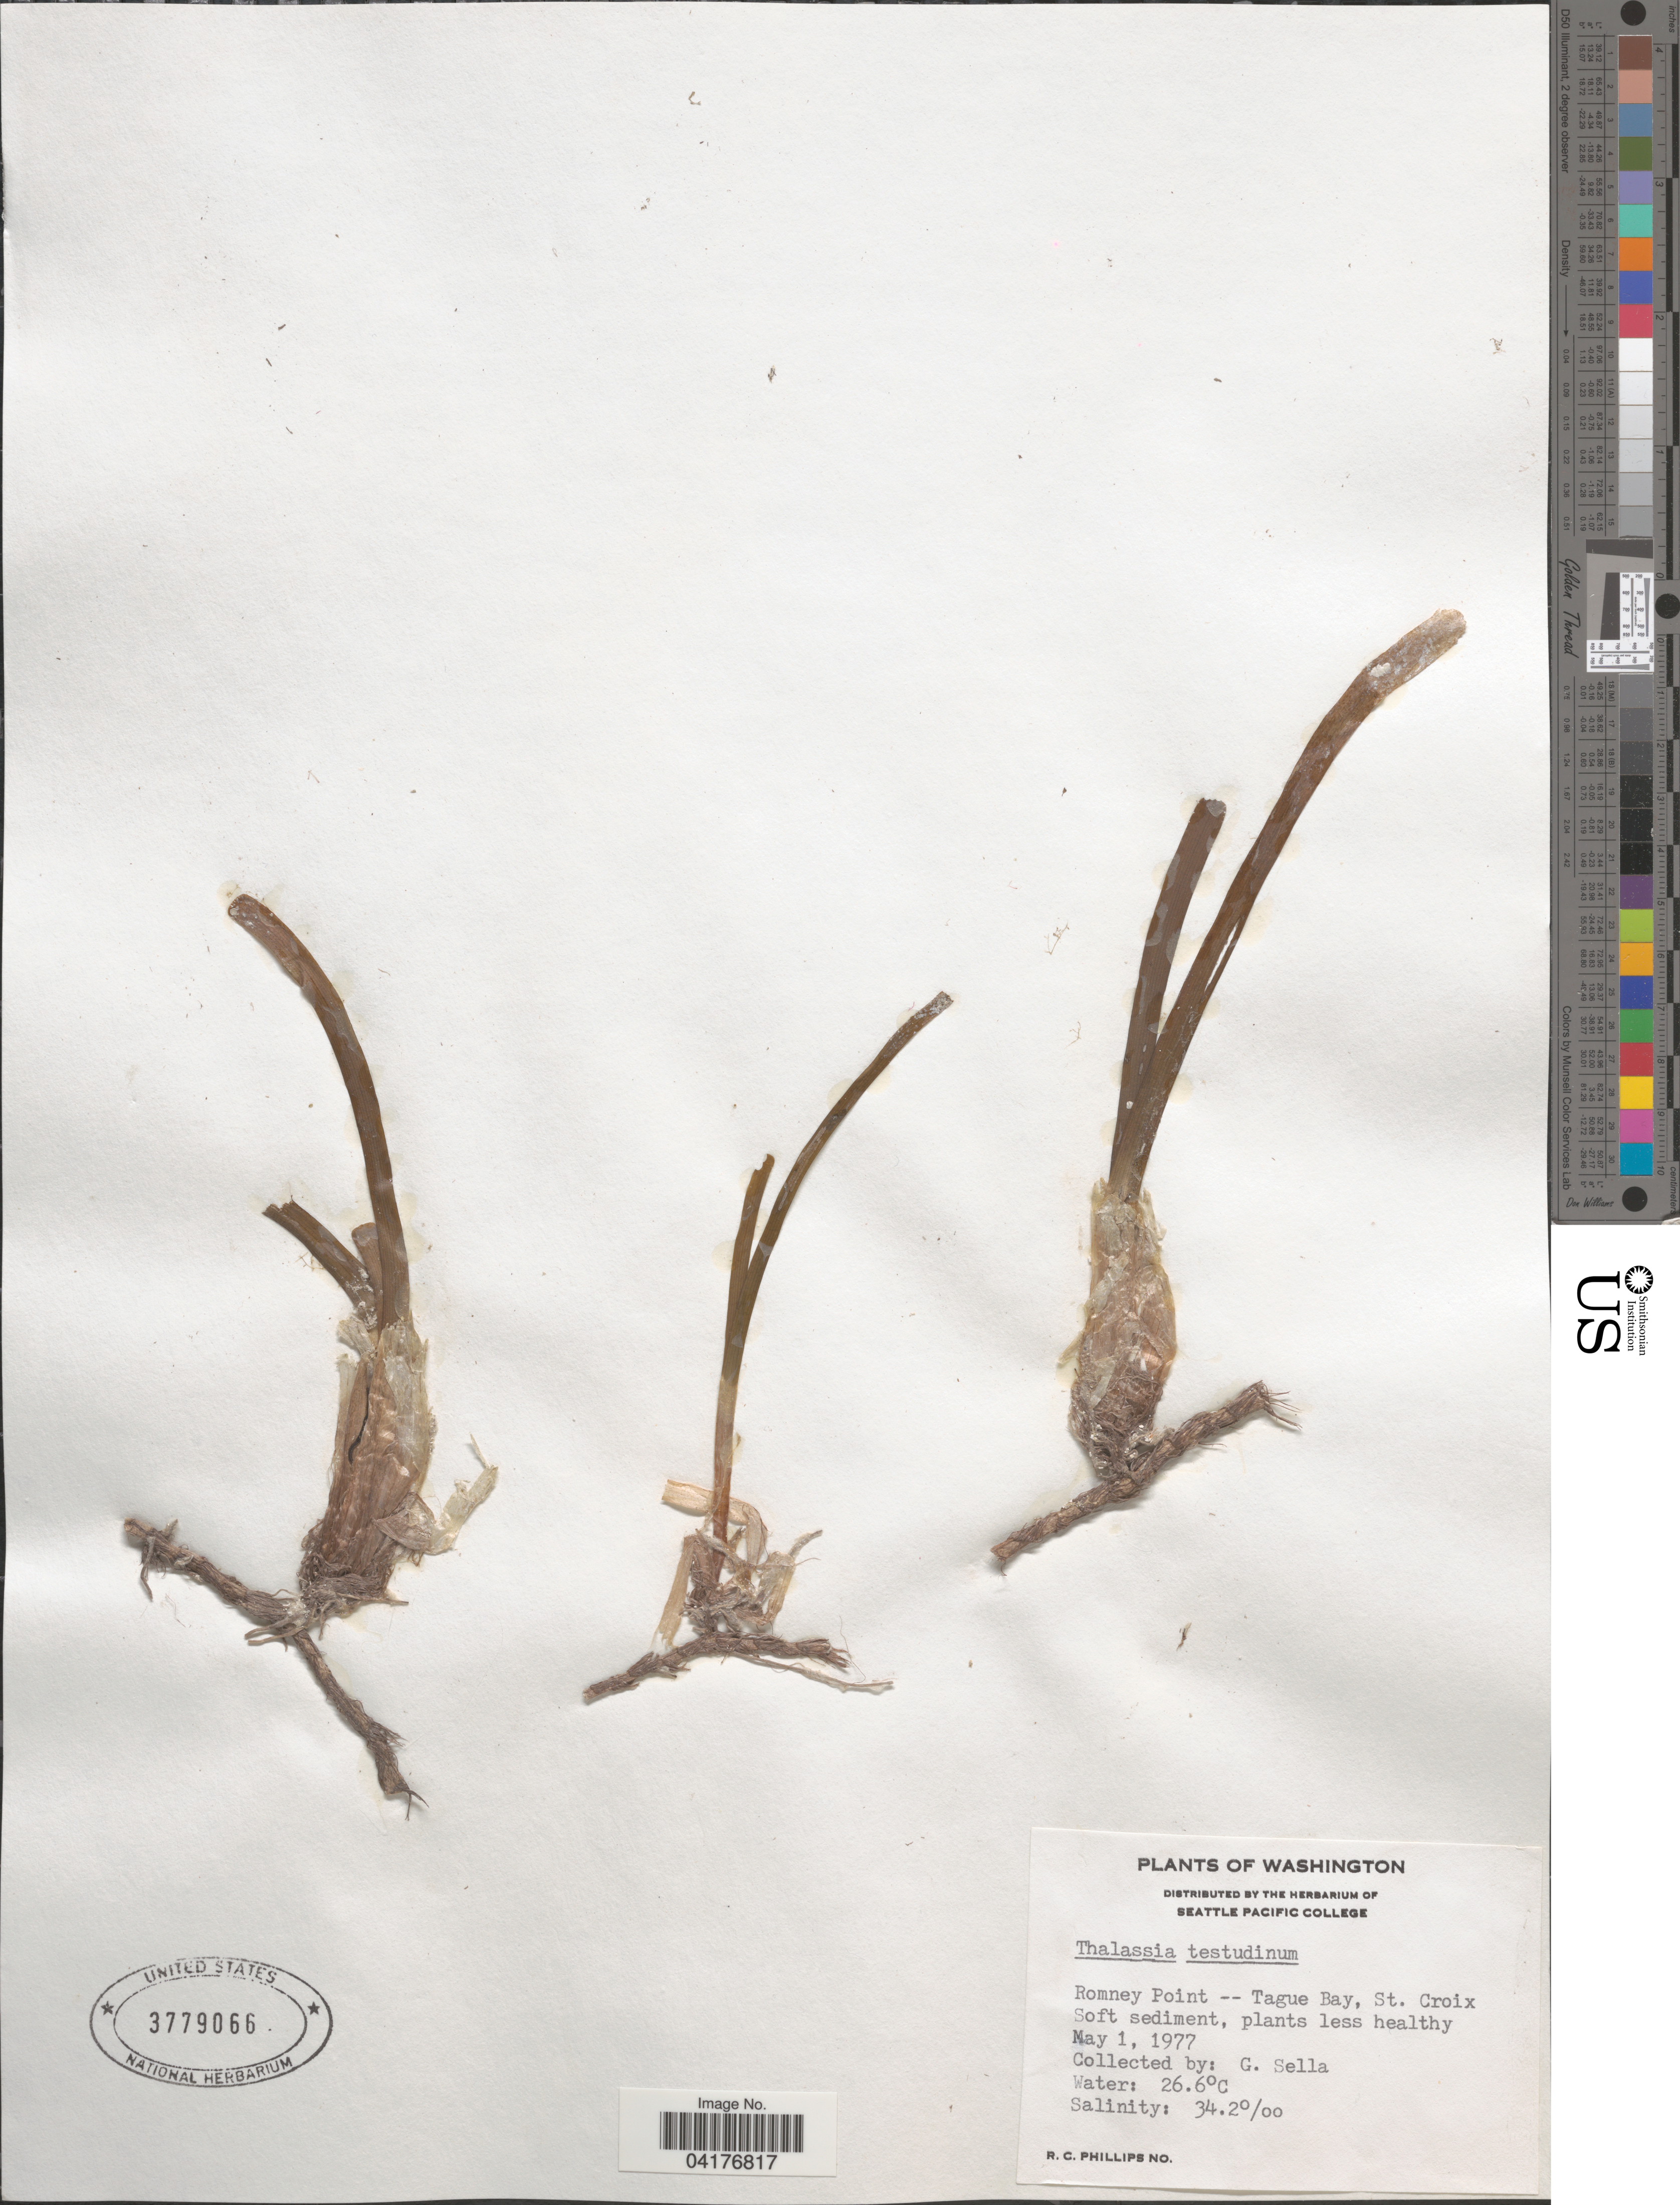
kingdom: Plantae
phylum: Tracheophyta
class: Liliopsida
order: Alismatales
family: Hydrocharitaceae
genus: Thalassia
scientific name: Thalassia testudinum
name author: Banks & Sol. ex K.D. Koenig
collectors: G. Sella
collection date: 1977-05-01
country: U.S. Virgin Islands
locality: Romney Point -- Tague Bay, St. Croix.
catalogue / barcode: US 3779066